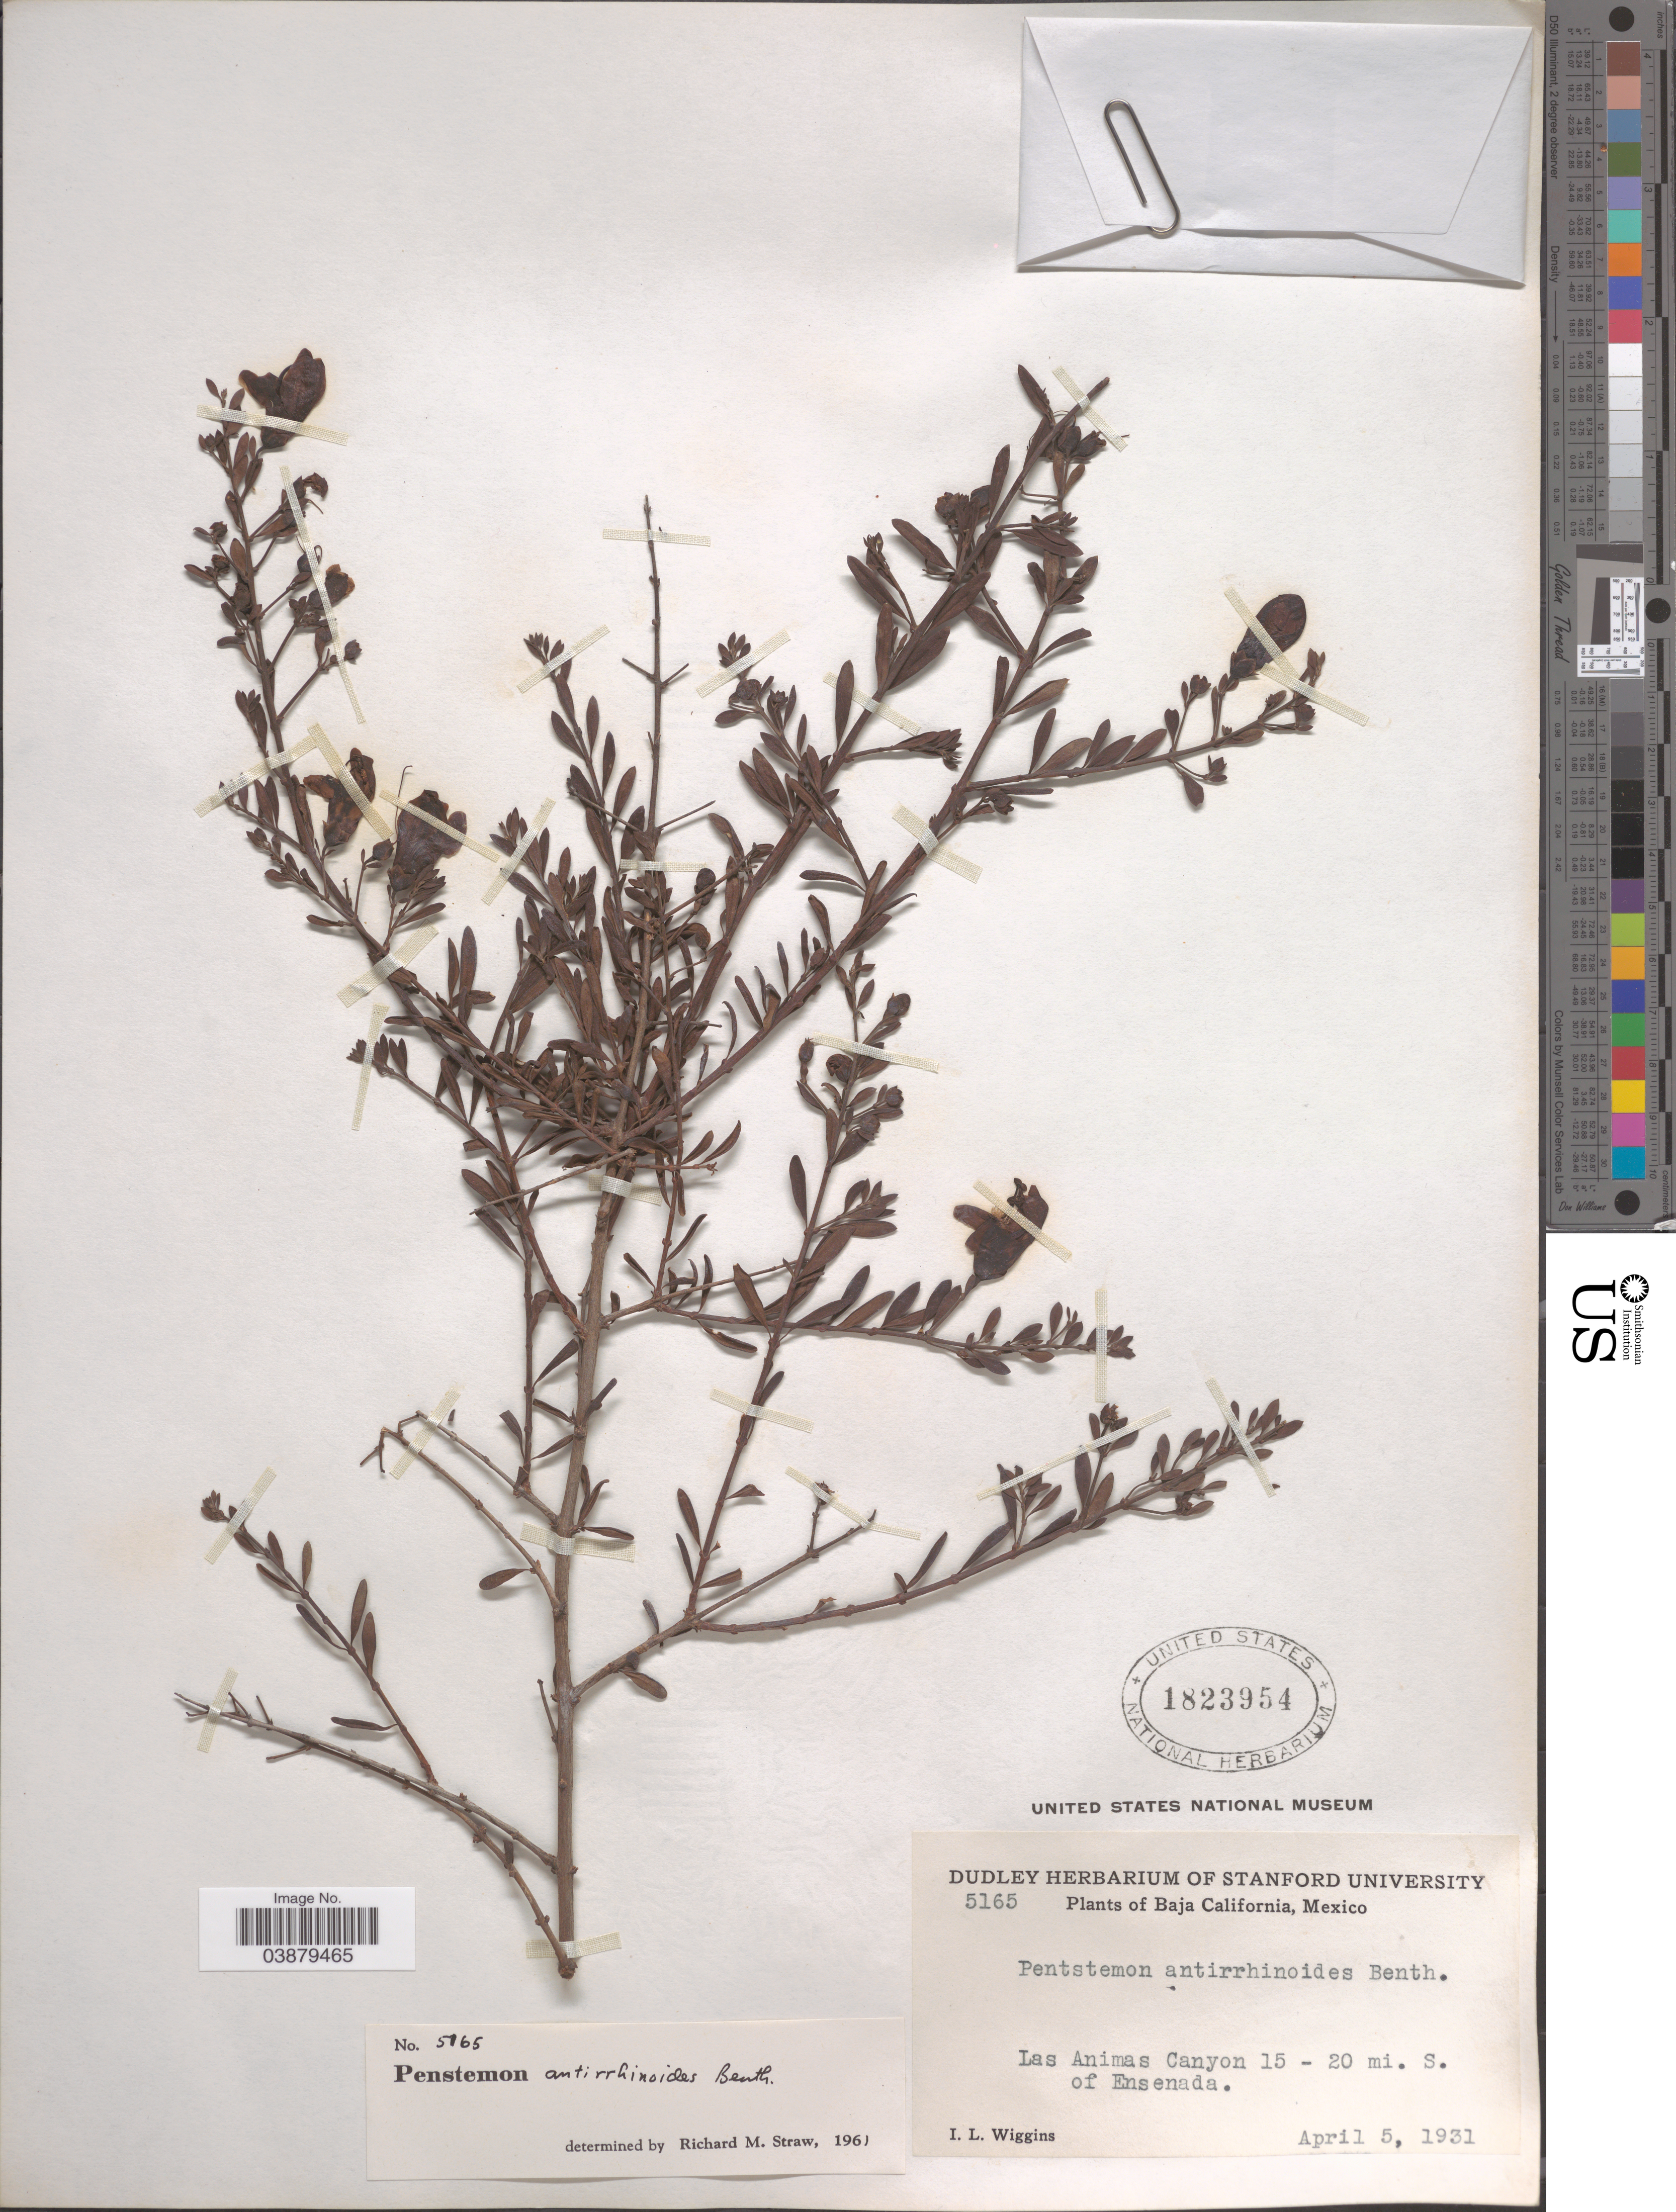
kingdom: Plantae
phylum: Tracheophyta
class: Magnoliopsida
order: Lamiales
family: Plantaginaceae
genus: Penstemon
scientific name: Penstemon antirrhinoides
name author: Benth.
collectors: I. L. Wiggins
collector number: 5165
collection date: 1931-04-05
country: Mexico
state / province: Baja California Norte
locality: Las Animas Canyon 15-20 mi. S. of Ensenada.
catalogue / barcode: US 1823954